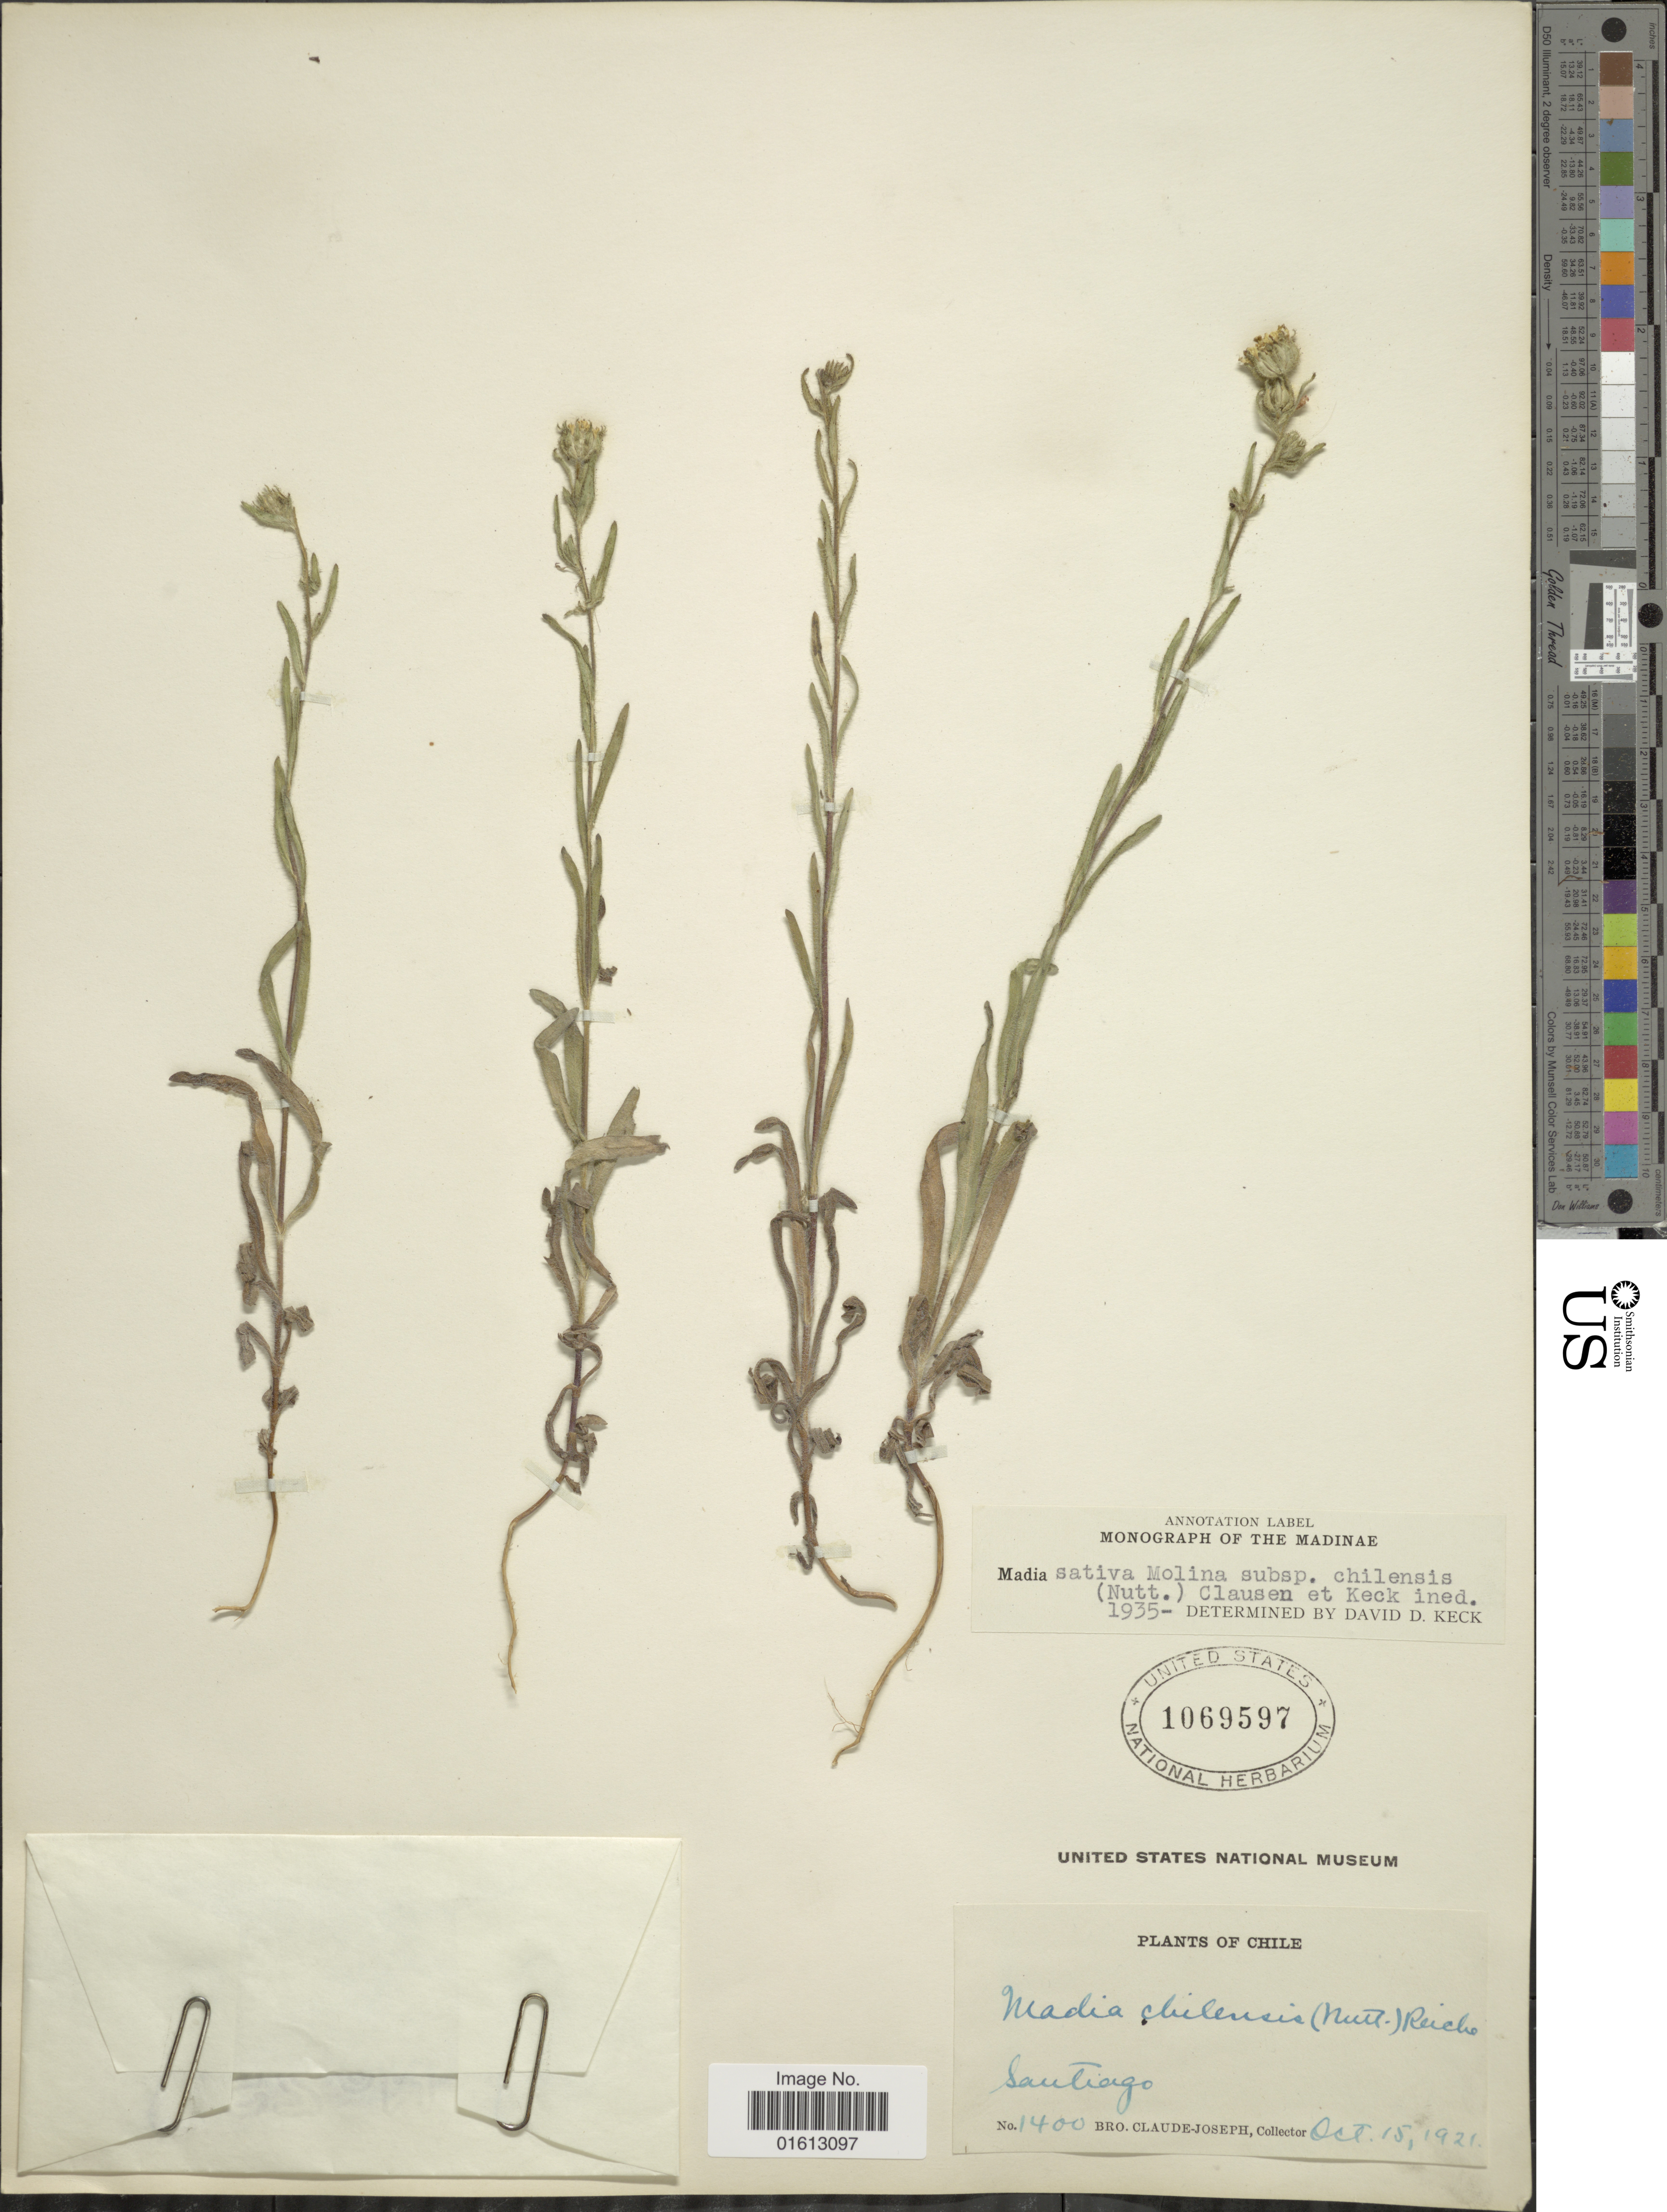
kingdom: Plantae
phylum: Tracheophyta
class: Magnoliopsida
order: Asterales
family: Asteraceae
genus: Madia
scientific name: Madia chilensis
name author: (Nutt.) Reiche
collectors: Bro. Claude-Joseph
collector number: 1400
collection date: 1921-10-15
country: Chile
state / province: Región Metropolitana (RM)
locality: Chile, Santiago.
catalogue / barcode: US 1069597